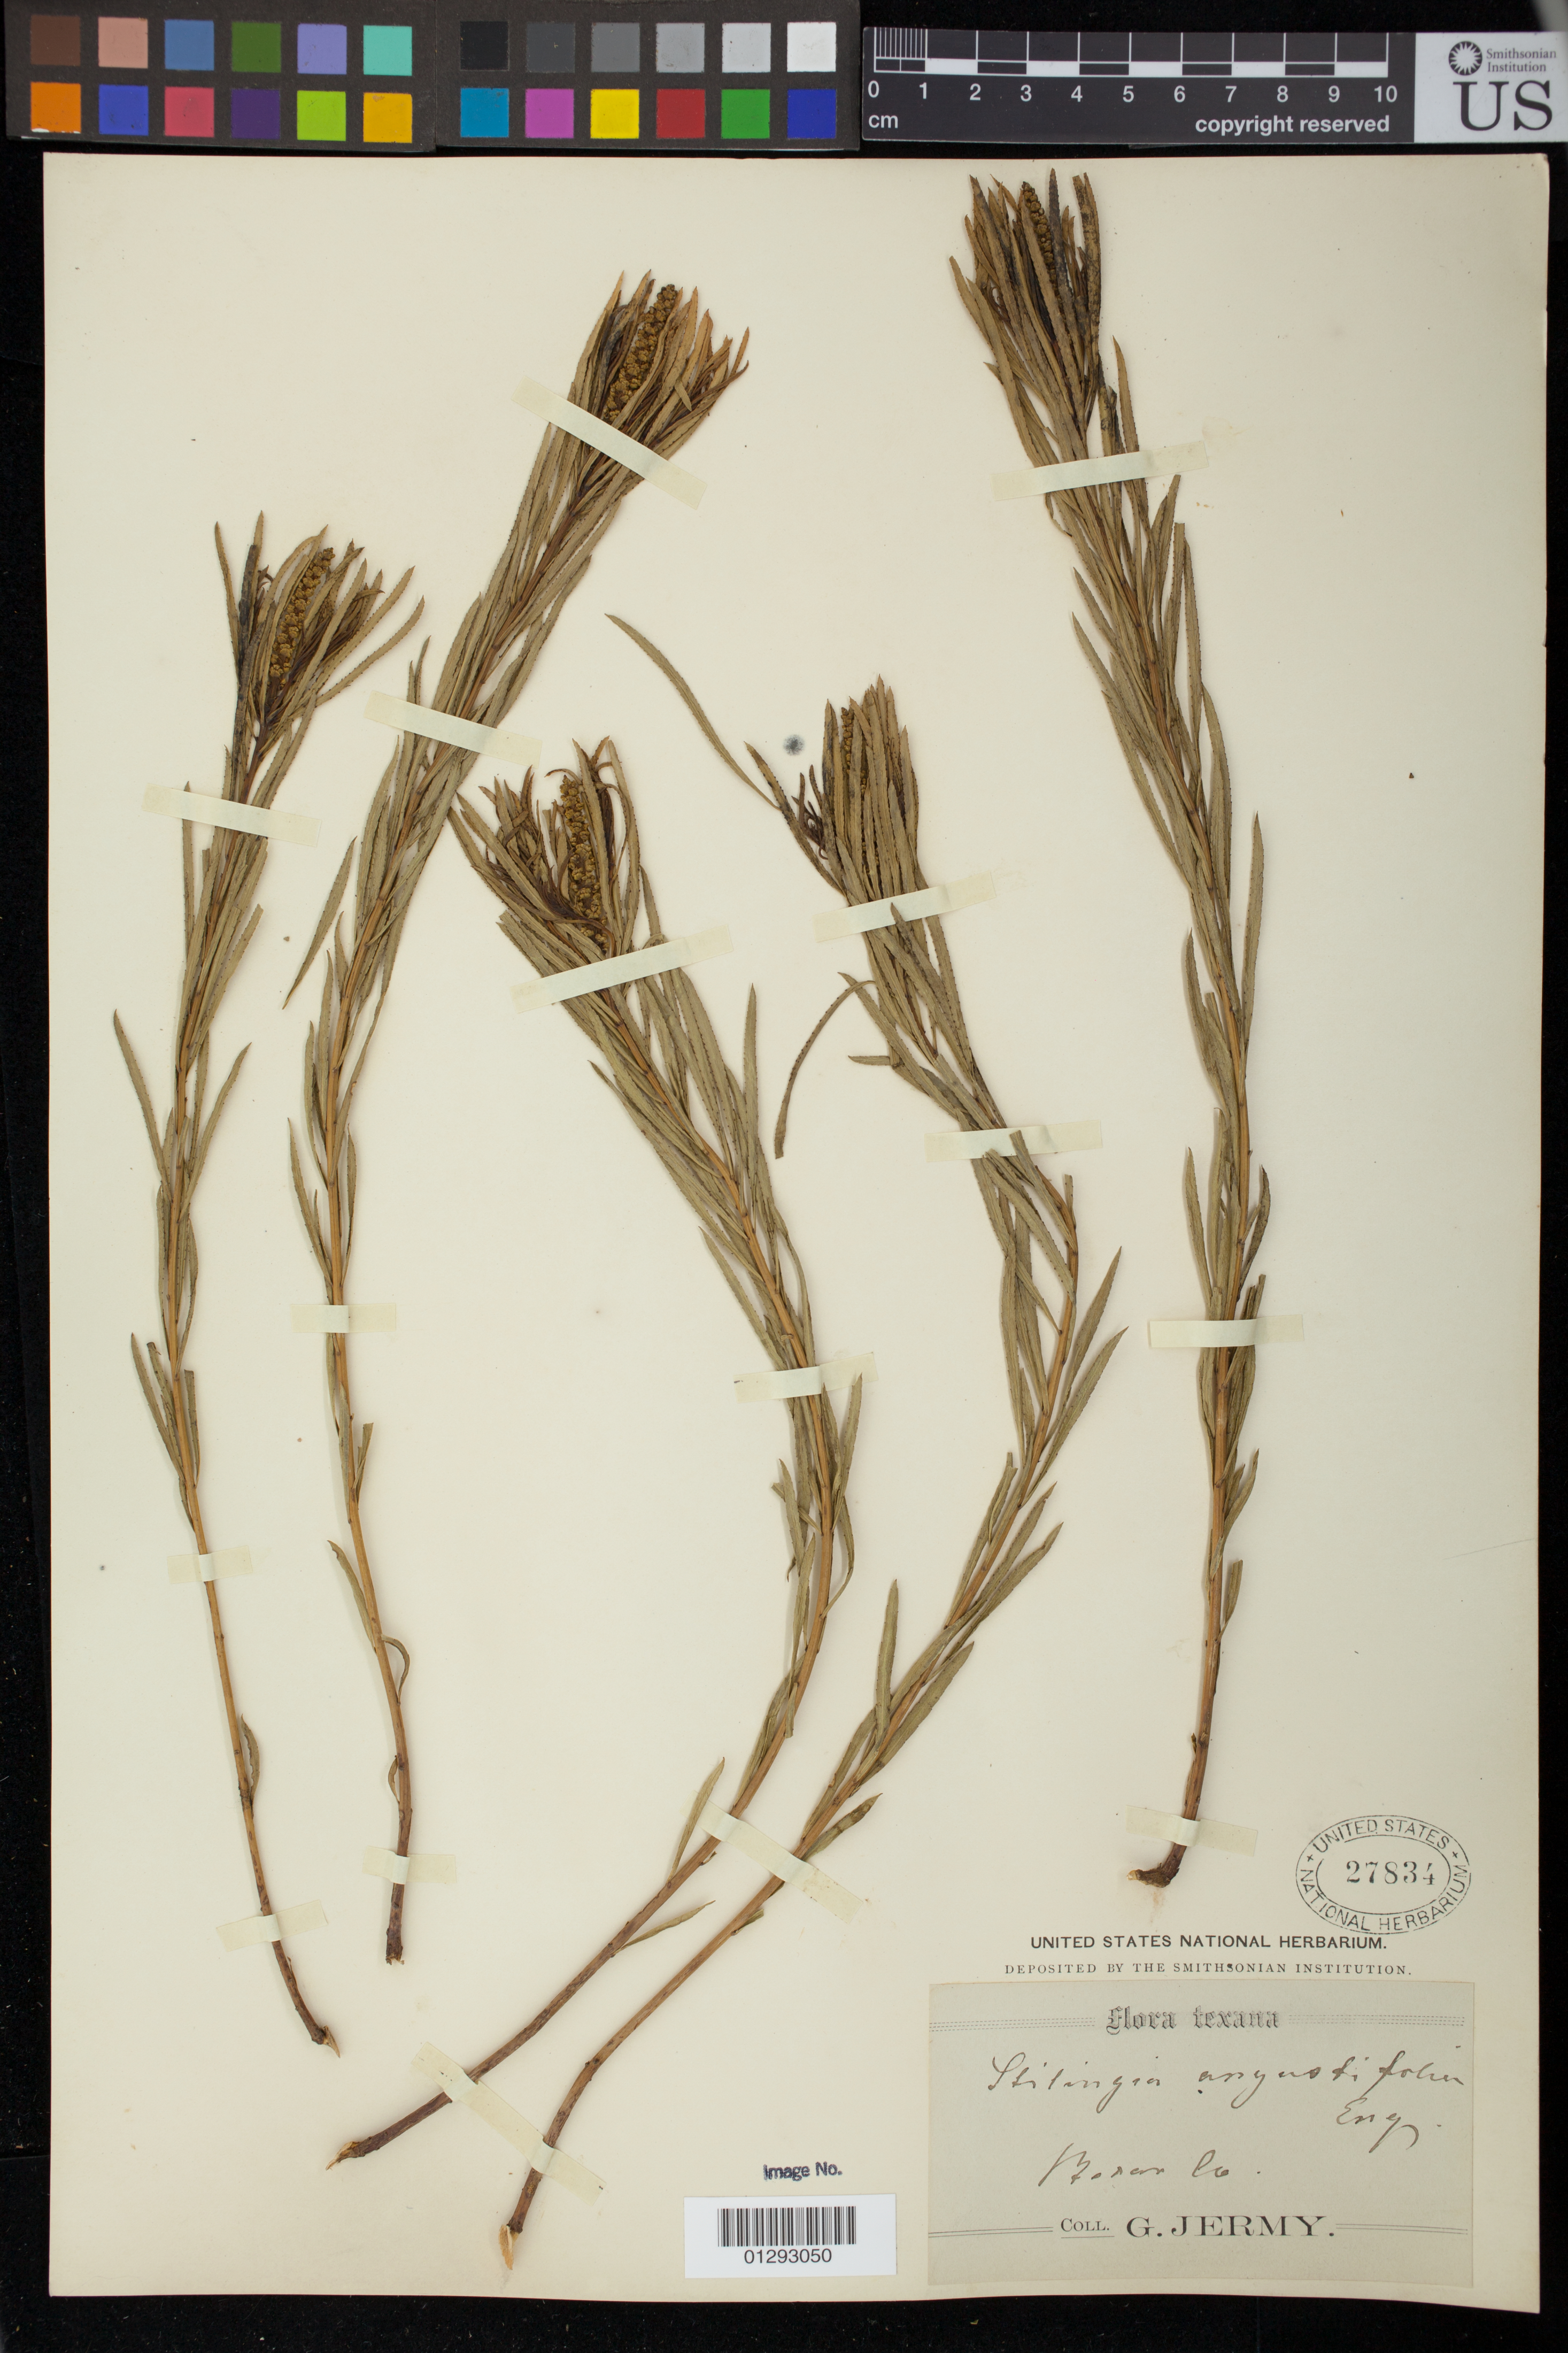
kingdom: Plantae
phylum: Tracheophyta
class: Magnoliopsida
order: Malpighiales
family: Euphorbiaceae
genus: Stillingia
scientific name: Stillingia texana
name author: I.M. Johnst.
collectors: G. Jermy (herb.)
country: United States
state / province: Texas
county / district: Bexar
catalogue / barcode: US 27834